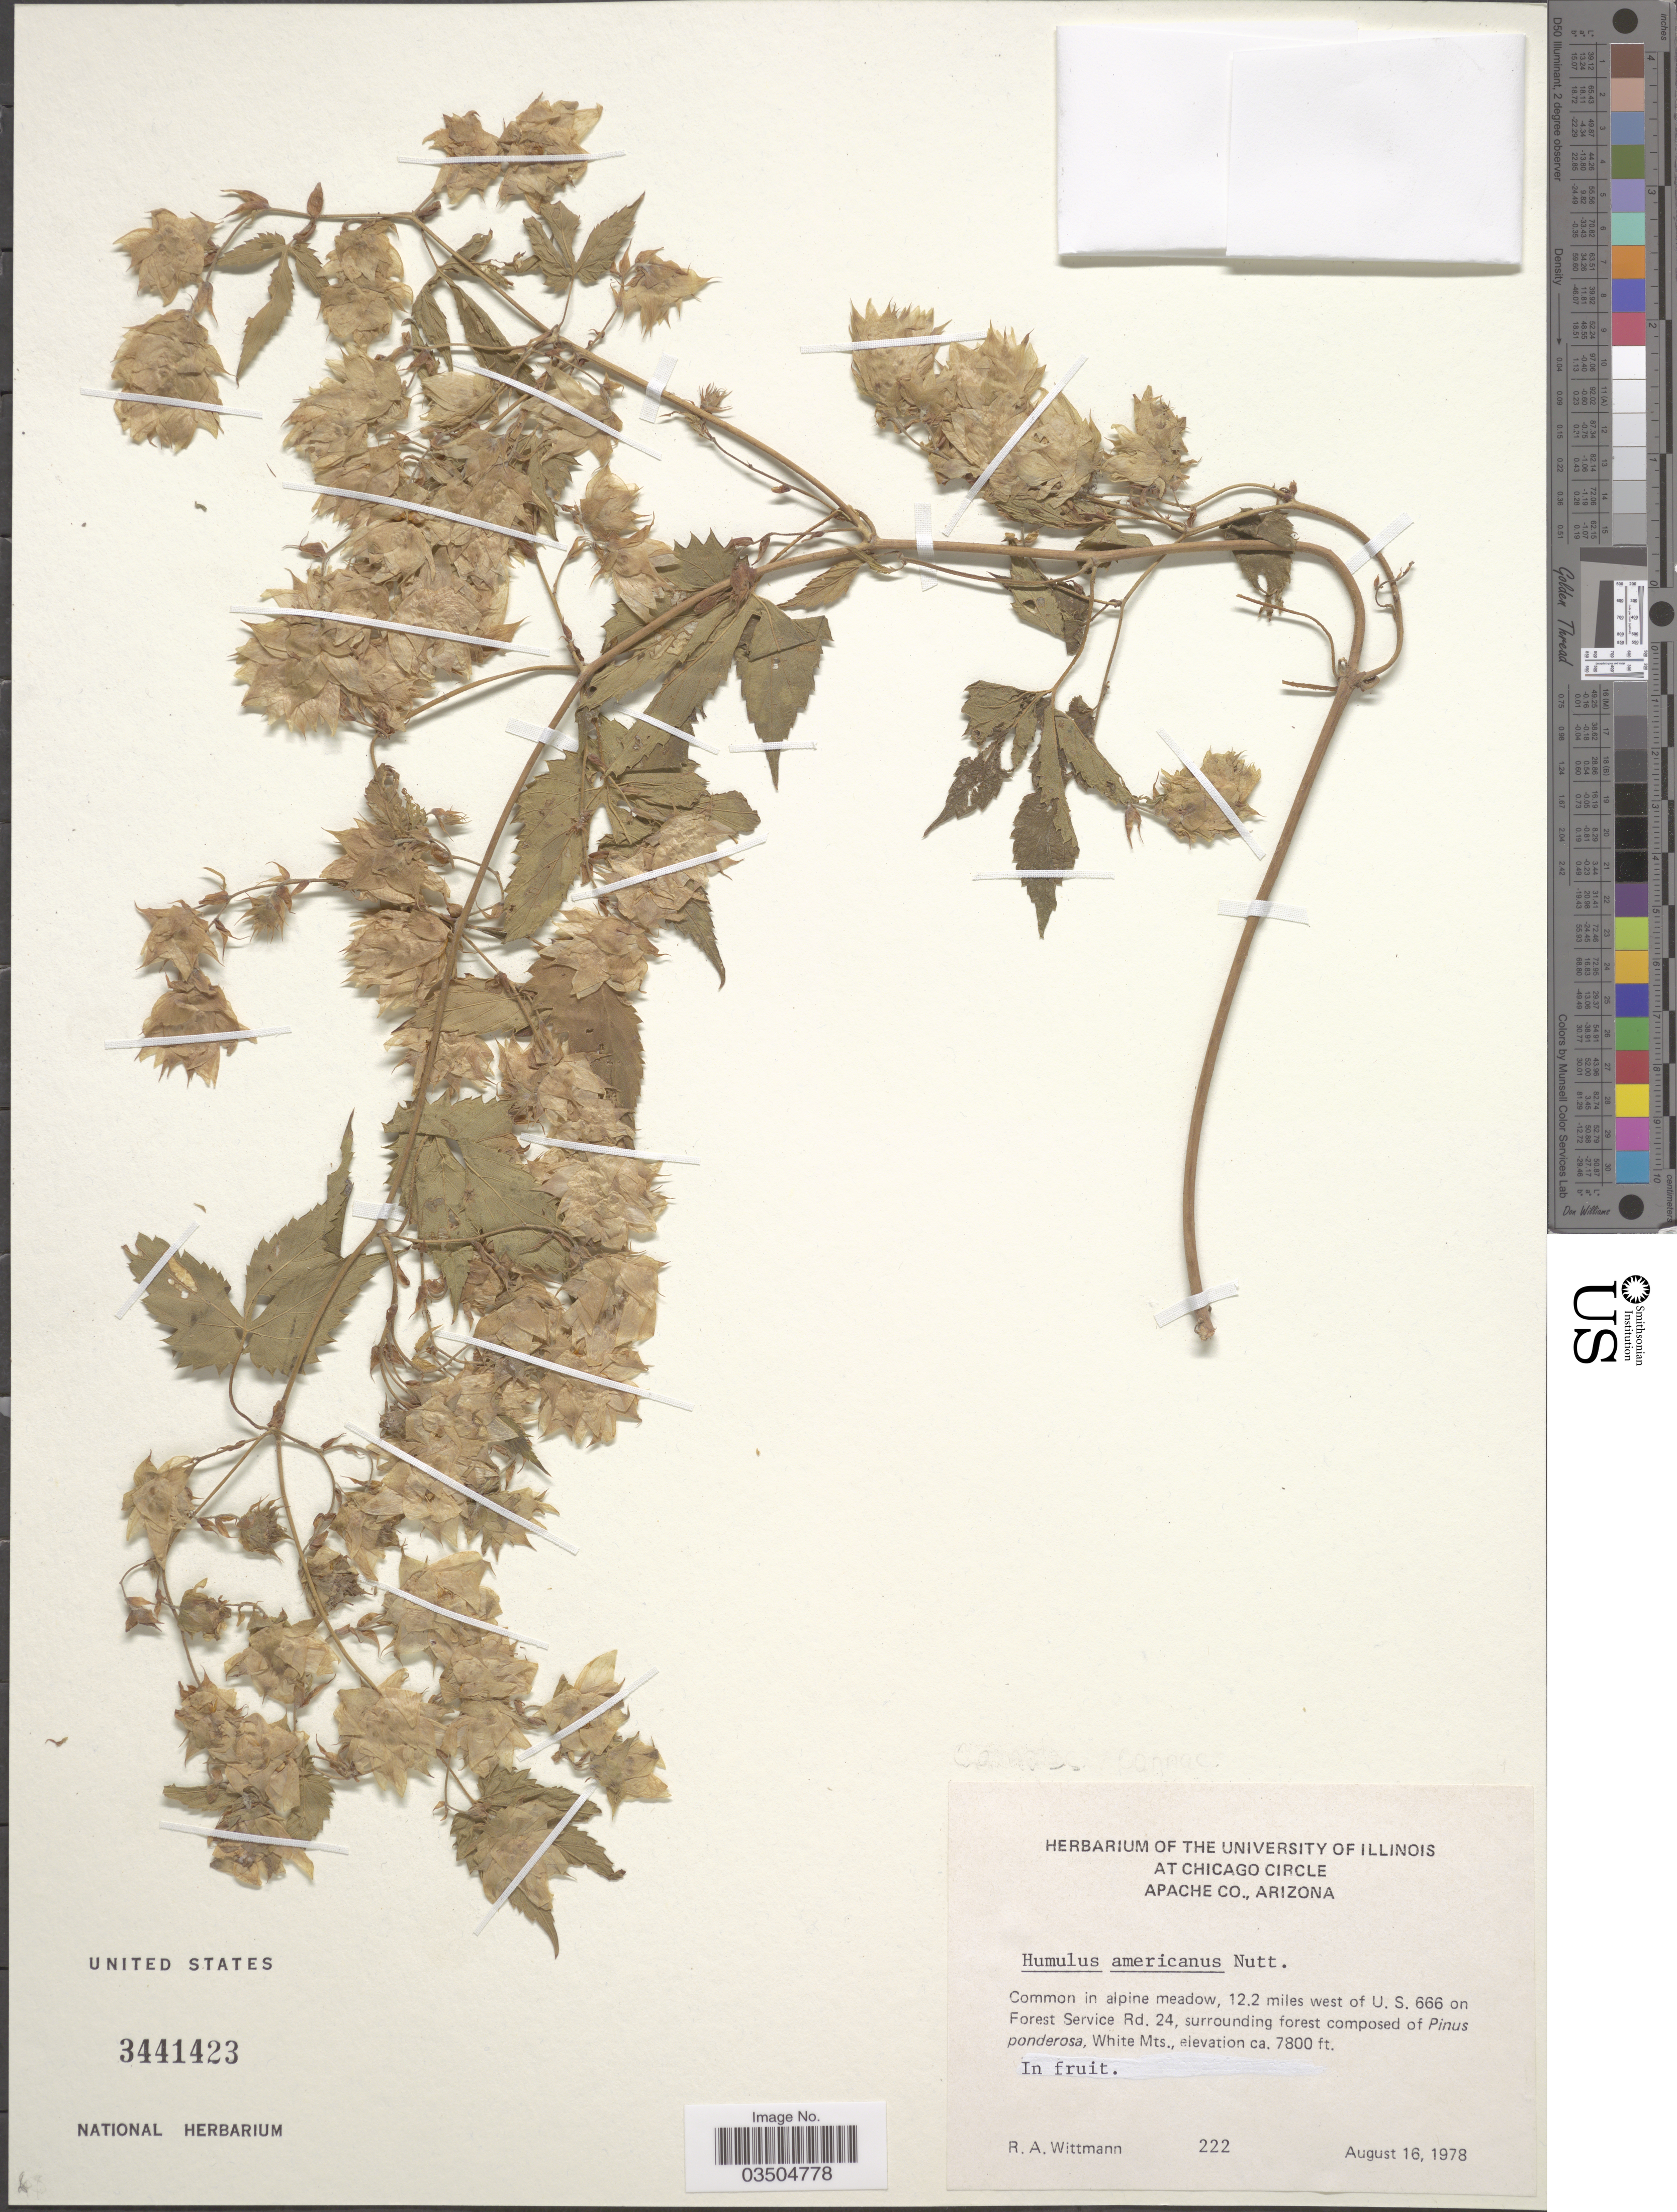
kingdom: Plantae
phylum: Tracheophyta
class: Magnoliopsida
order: Rosales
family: Cannabaceae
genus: Humulus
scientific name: Humulus americanus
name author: Nutt.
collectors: R. Wittmann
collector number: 222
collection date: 1978-08-16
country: United States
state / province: Arizona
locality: At Chicago Circle. Apache Co. In alpine meadow, 12.2 miles west of U. S. 666 on Forest Service Rd. 24. White Mts.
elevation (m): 2377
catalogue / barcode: US 3441423